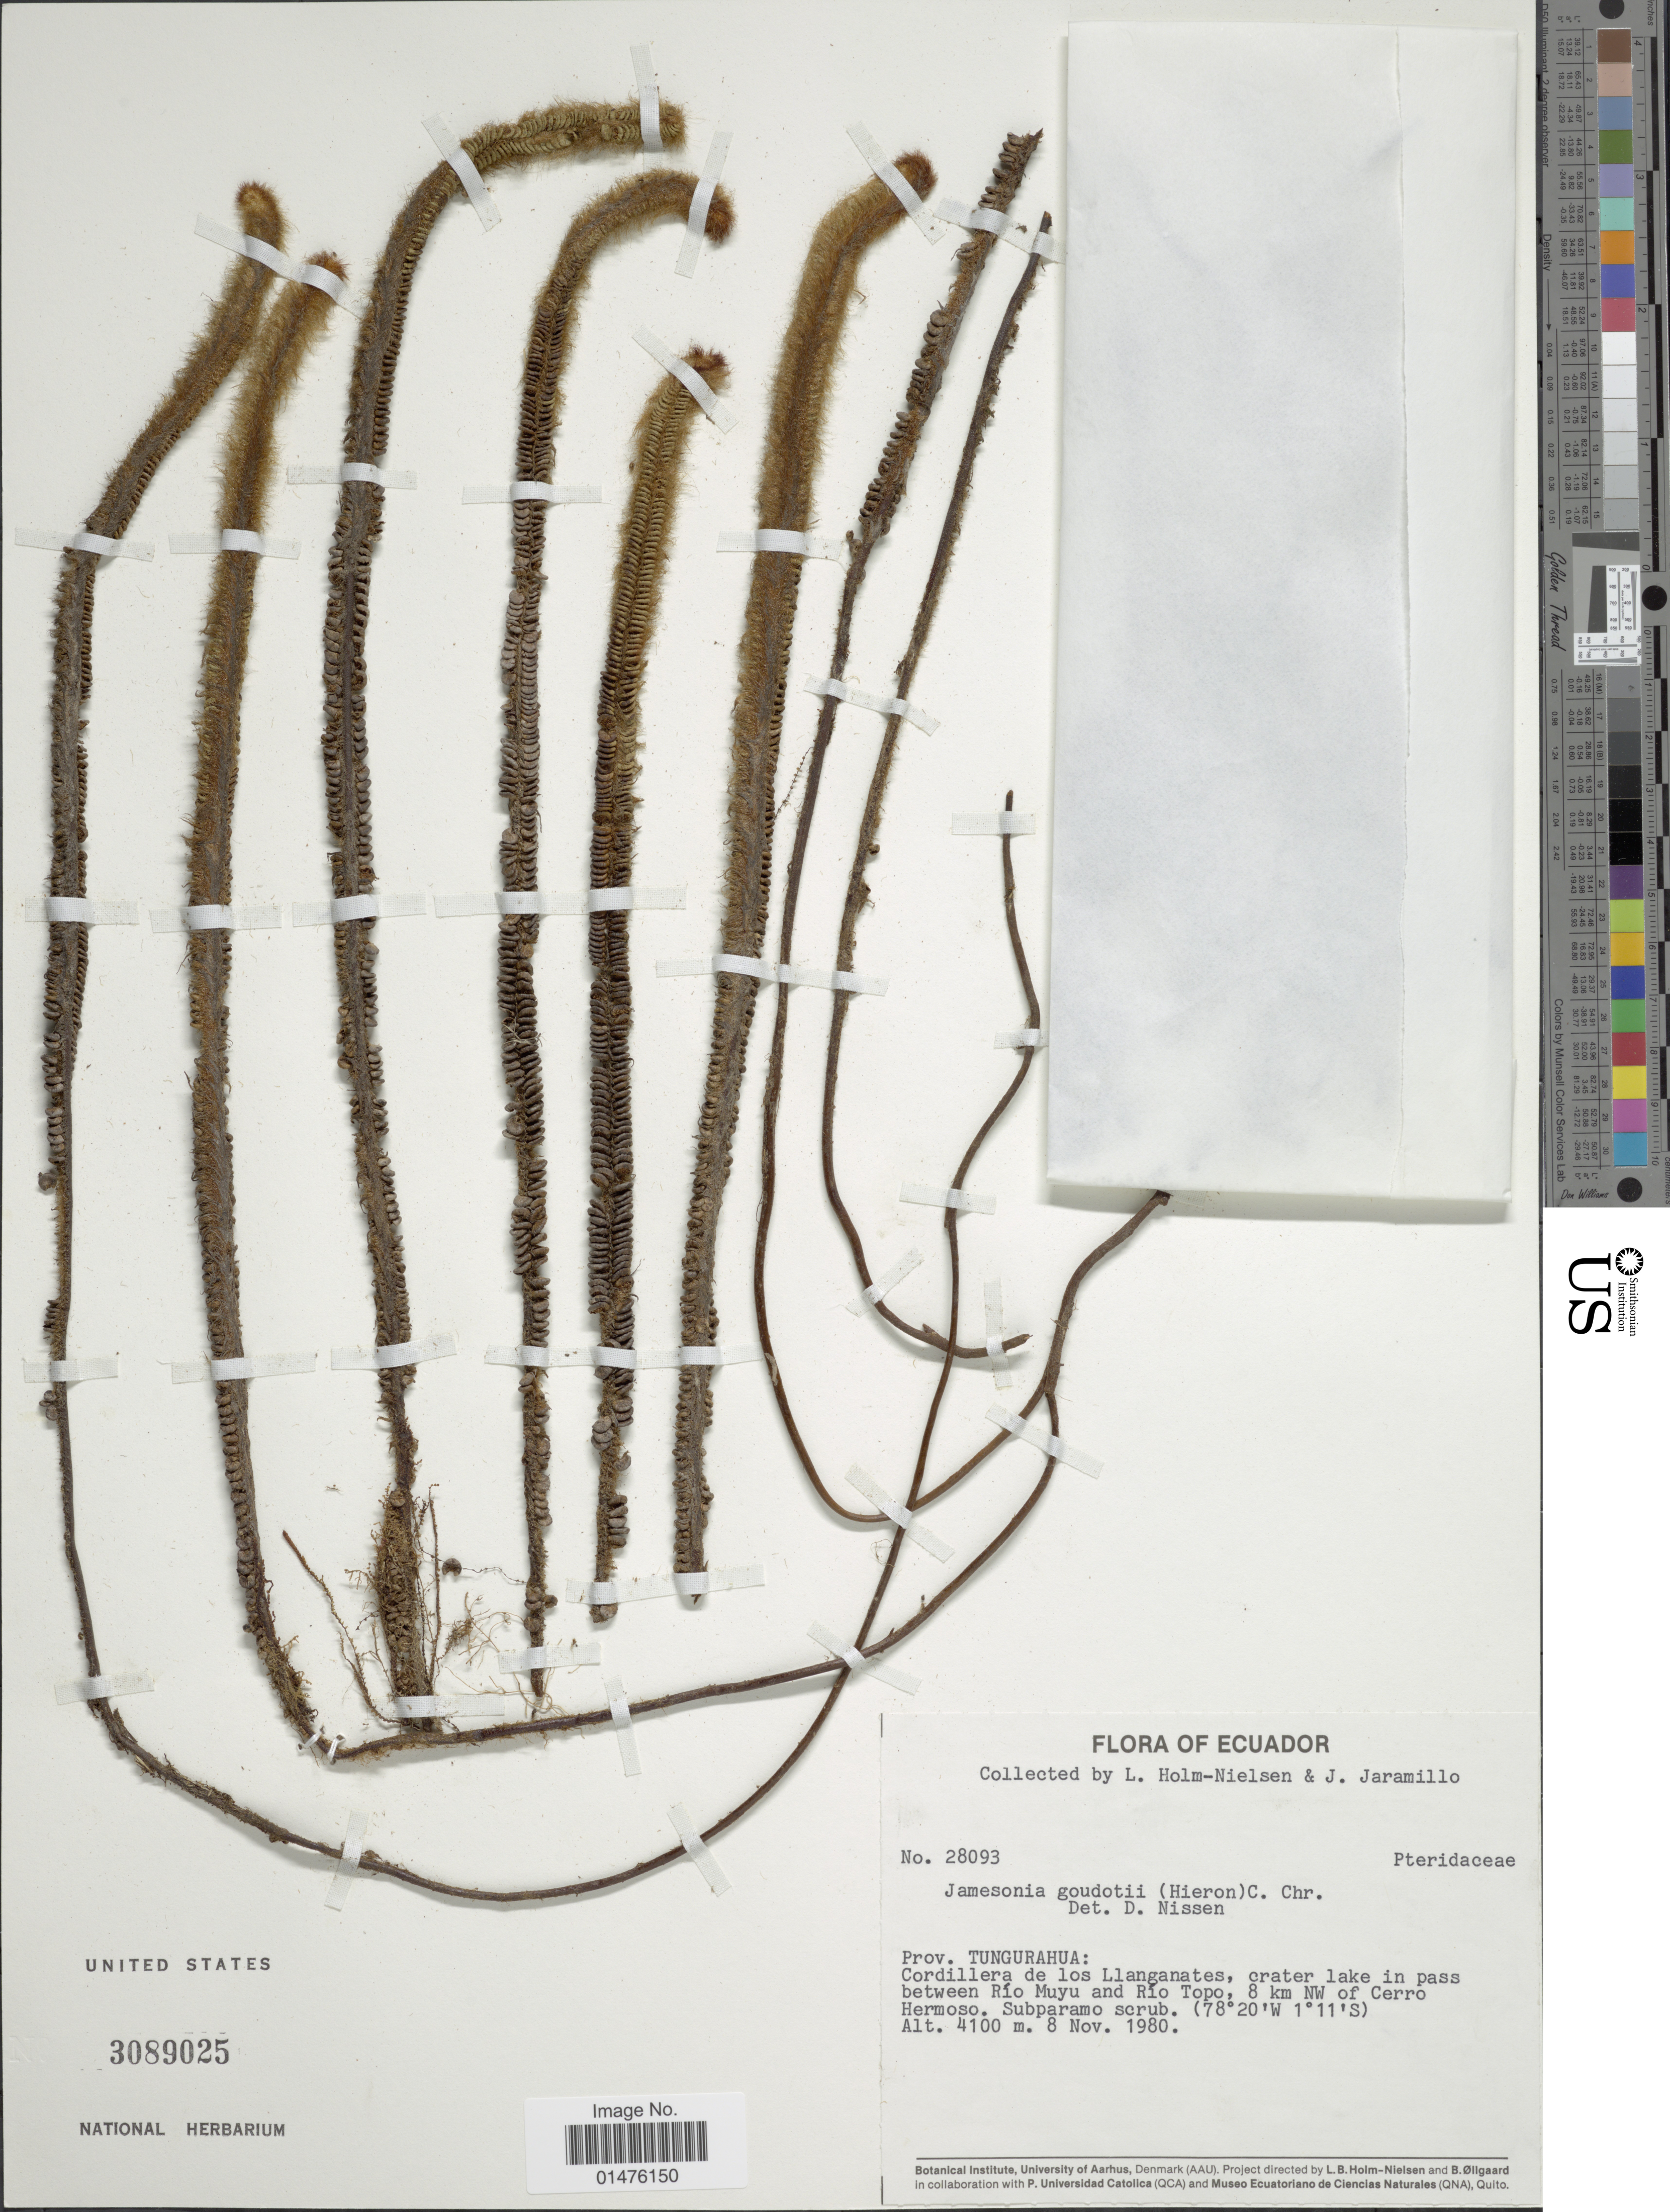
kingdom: Plantae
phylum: Tracheophyta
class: Polypodiopsida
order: Polypodiales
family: Pteridaceae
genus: Jamesonia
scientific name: Jamesonia goudotii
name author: (Hieron.) C. Chr.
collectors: L. B. Holm-Nielsen & Jaramillo, --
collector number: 28093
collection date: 1980-11-08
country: Ecuador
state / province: Tungurahua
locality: Cordillera de los Llanganates, crater lake in oass between Río Muyu and Rio Topo, 8 km NW of Cerro Hermoso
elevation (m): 4100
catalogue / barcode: US 3089025